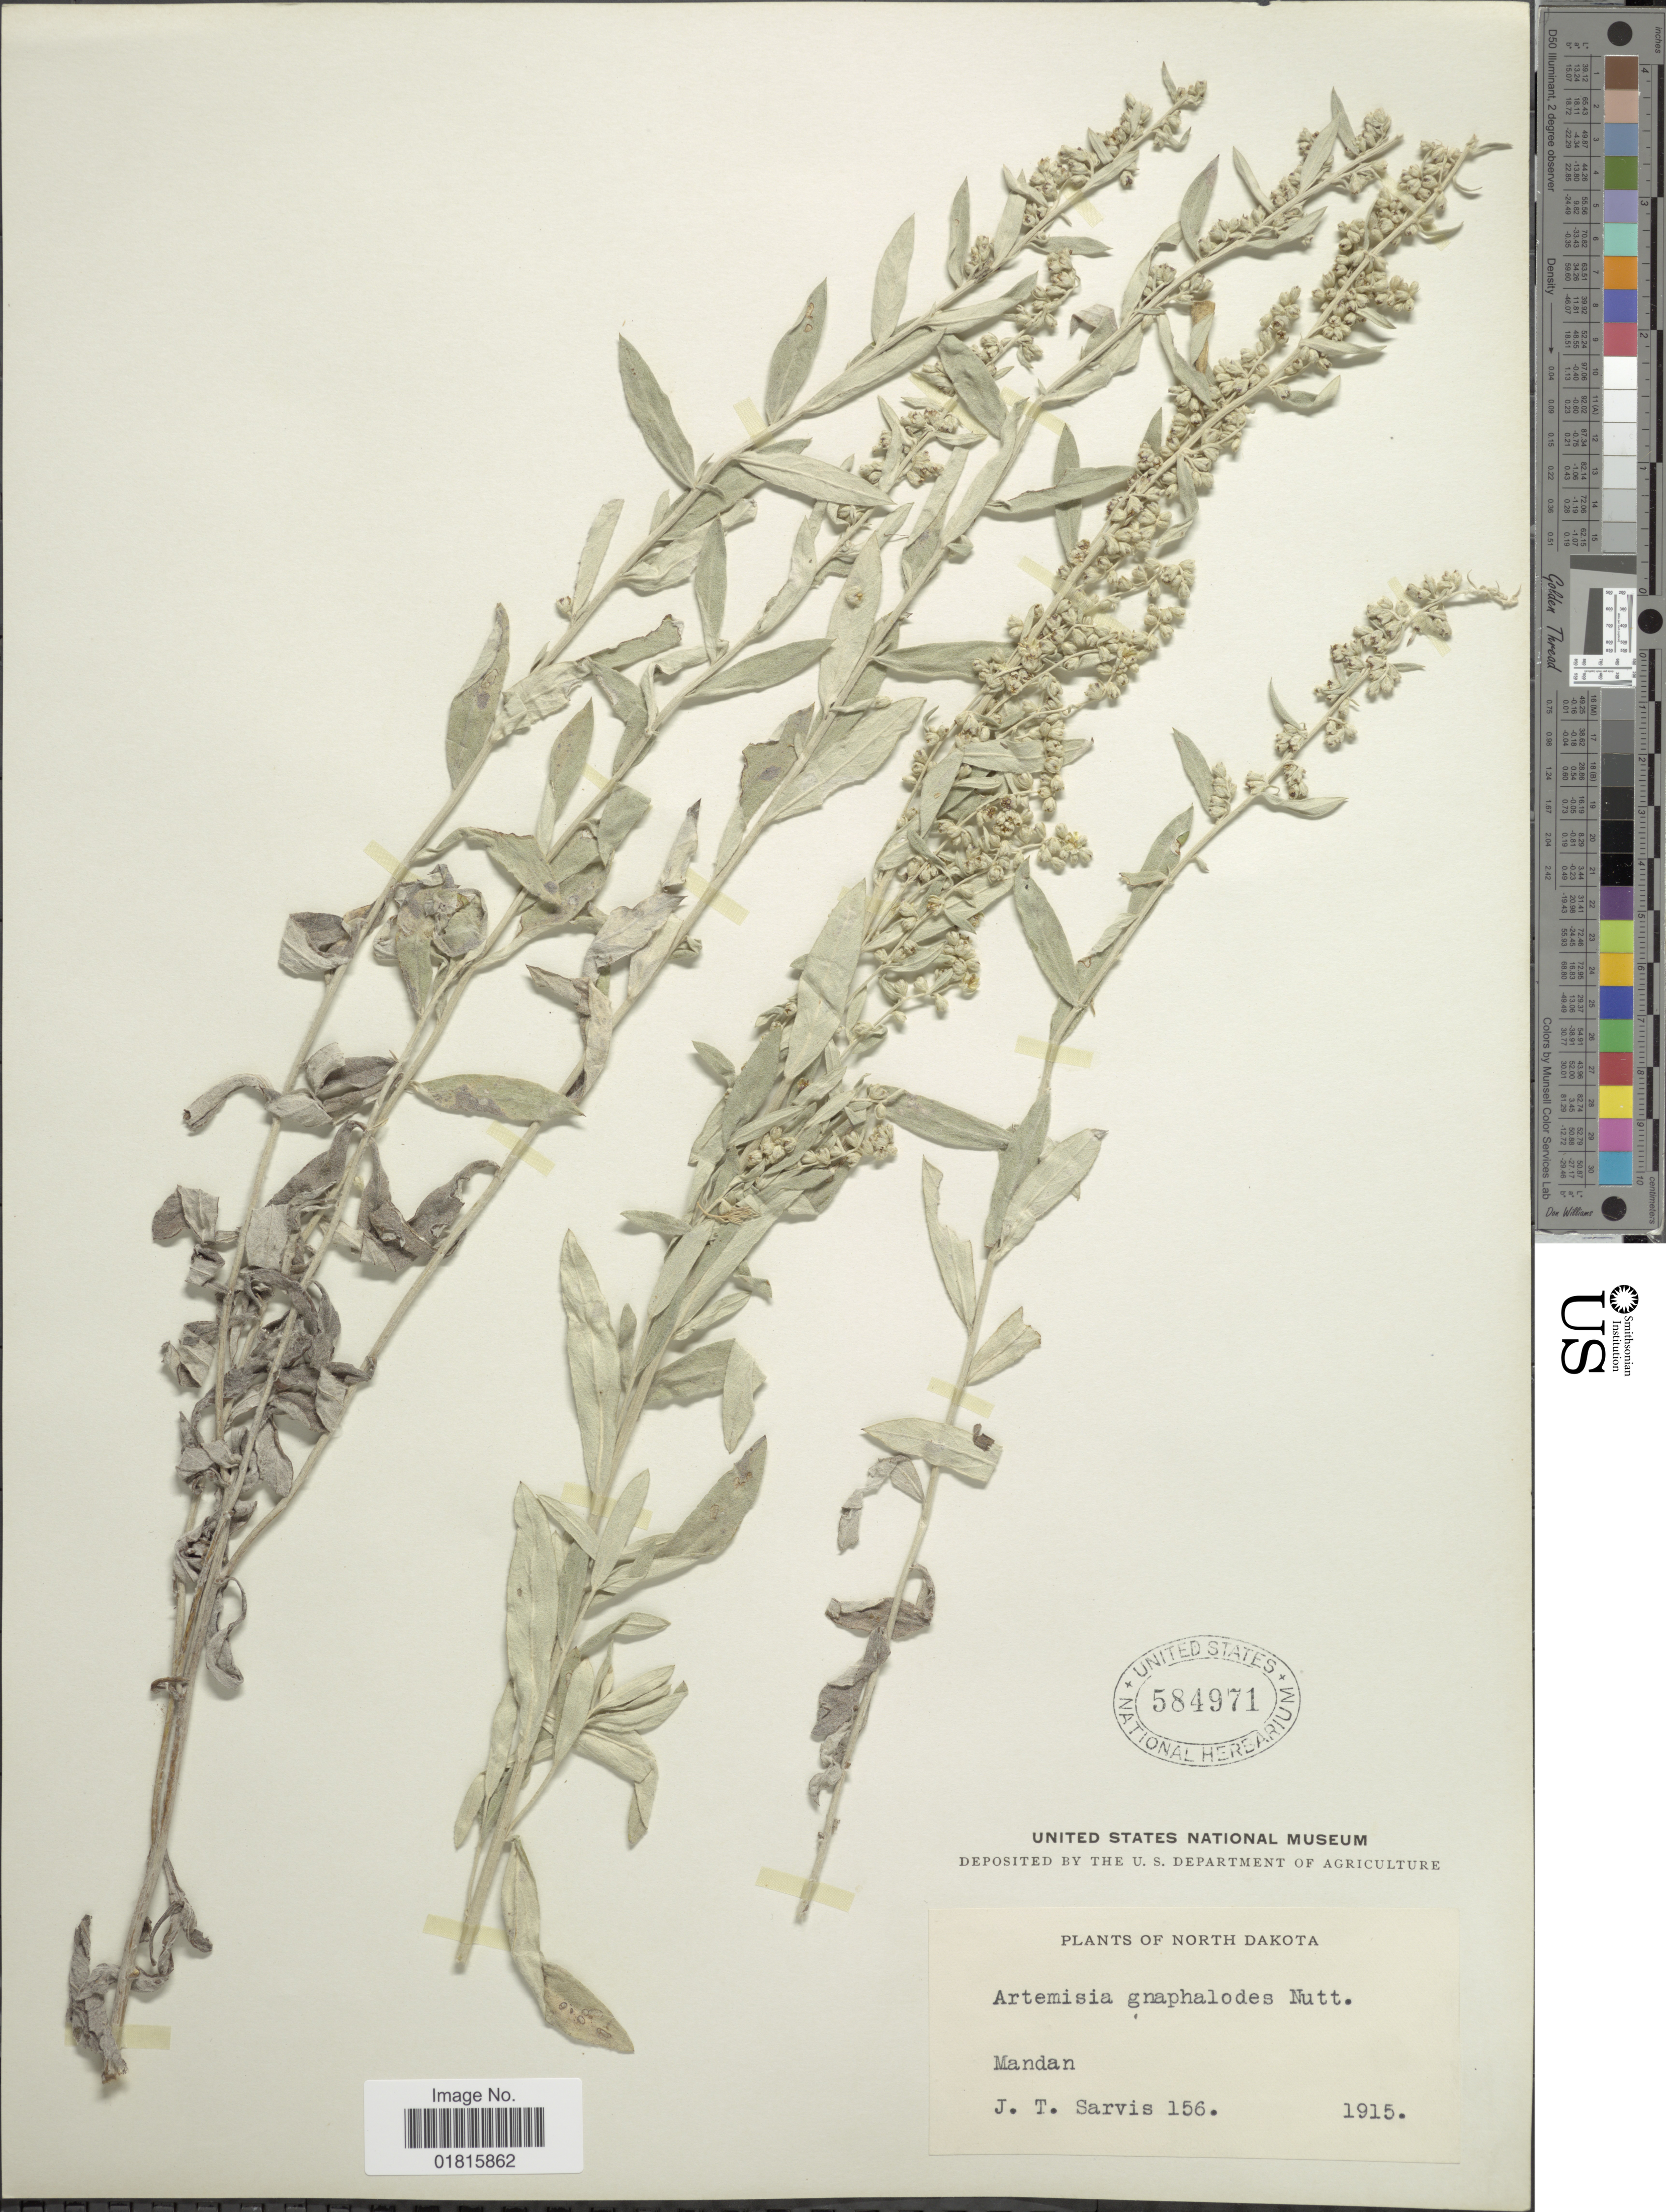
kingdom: Plantae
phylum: Tracheophyta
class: Magnoliopsida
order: Asterales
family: Asteraceae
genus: Artemisia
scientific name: Artemisia gnaphaloides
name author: Nutt.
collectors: J. Sarvis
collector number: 156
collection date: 1915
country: United States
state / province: North Dakota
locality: Mandan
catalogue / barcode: US 584971